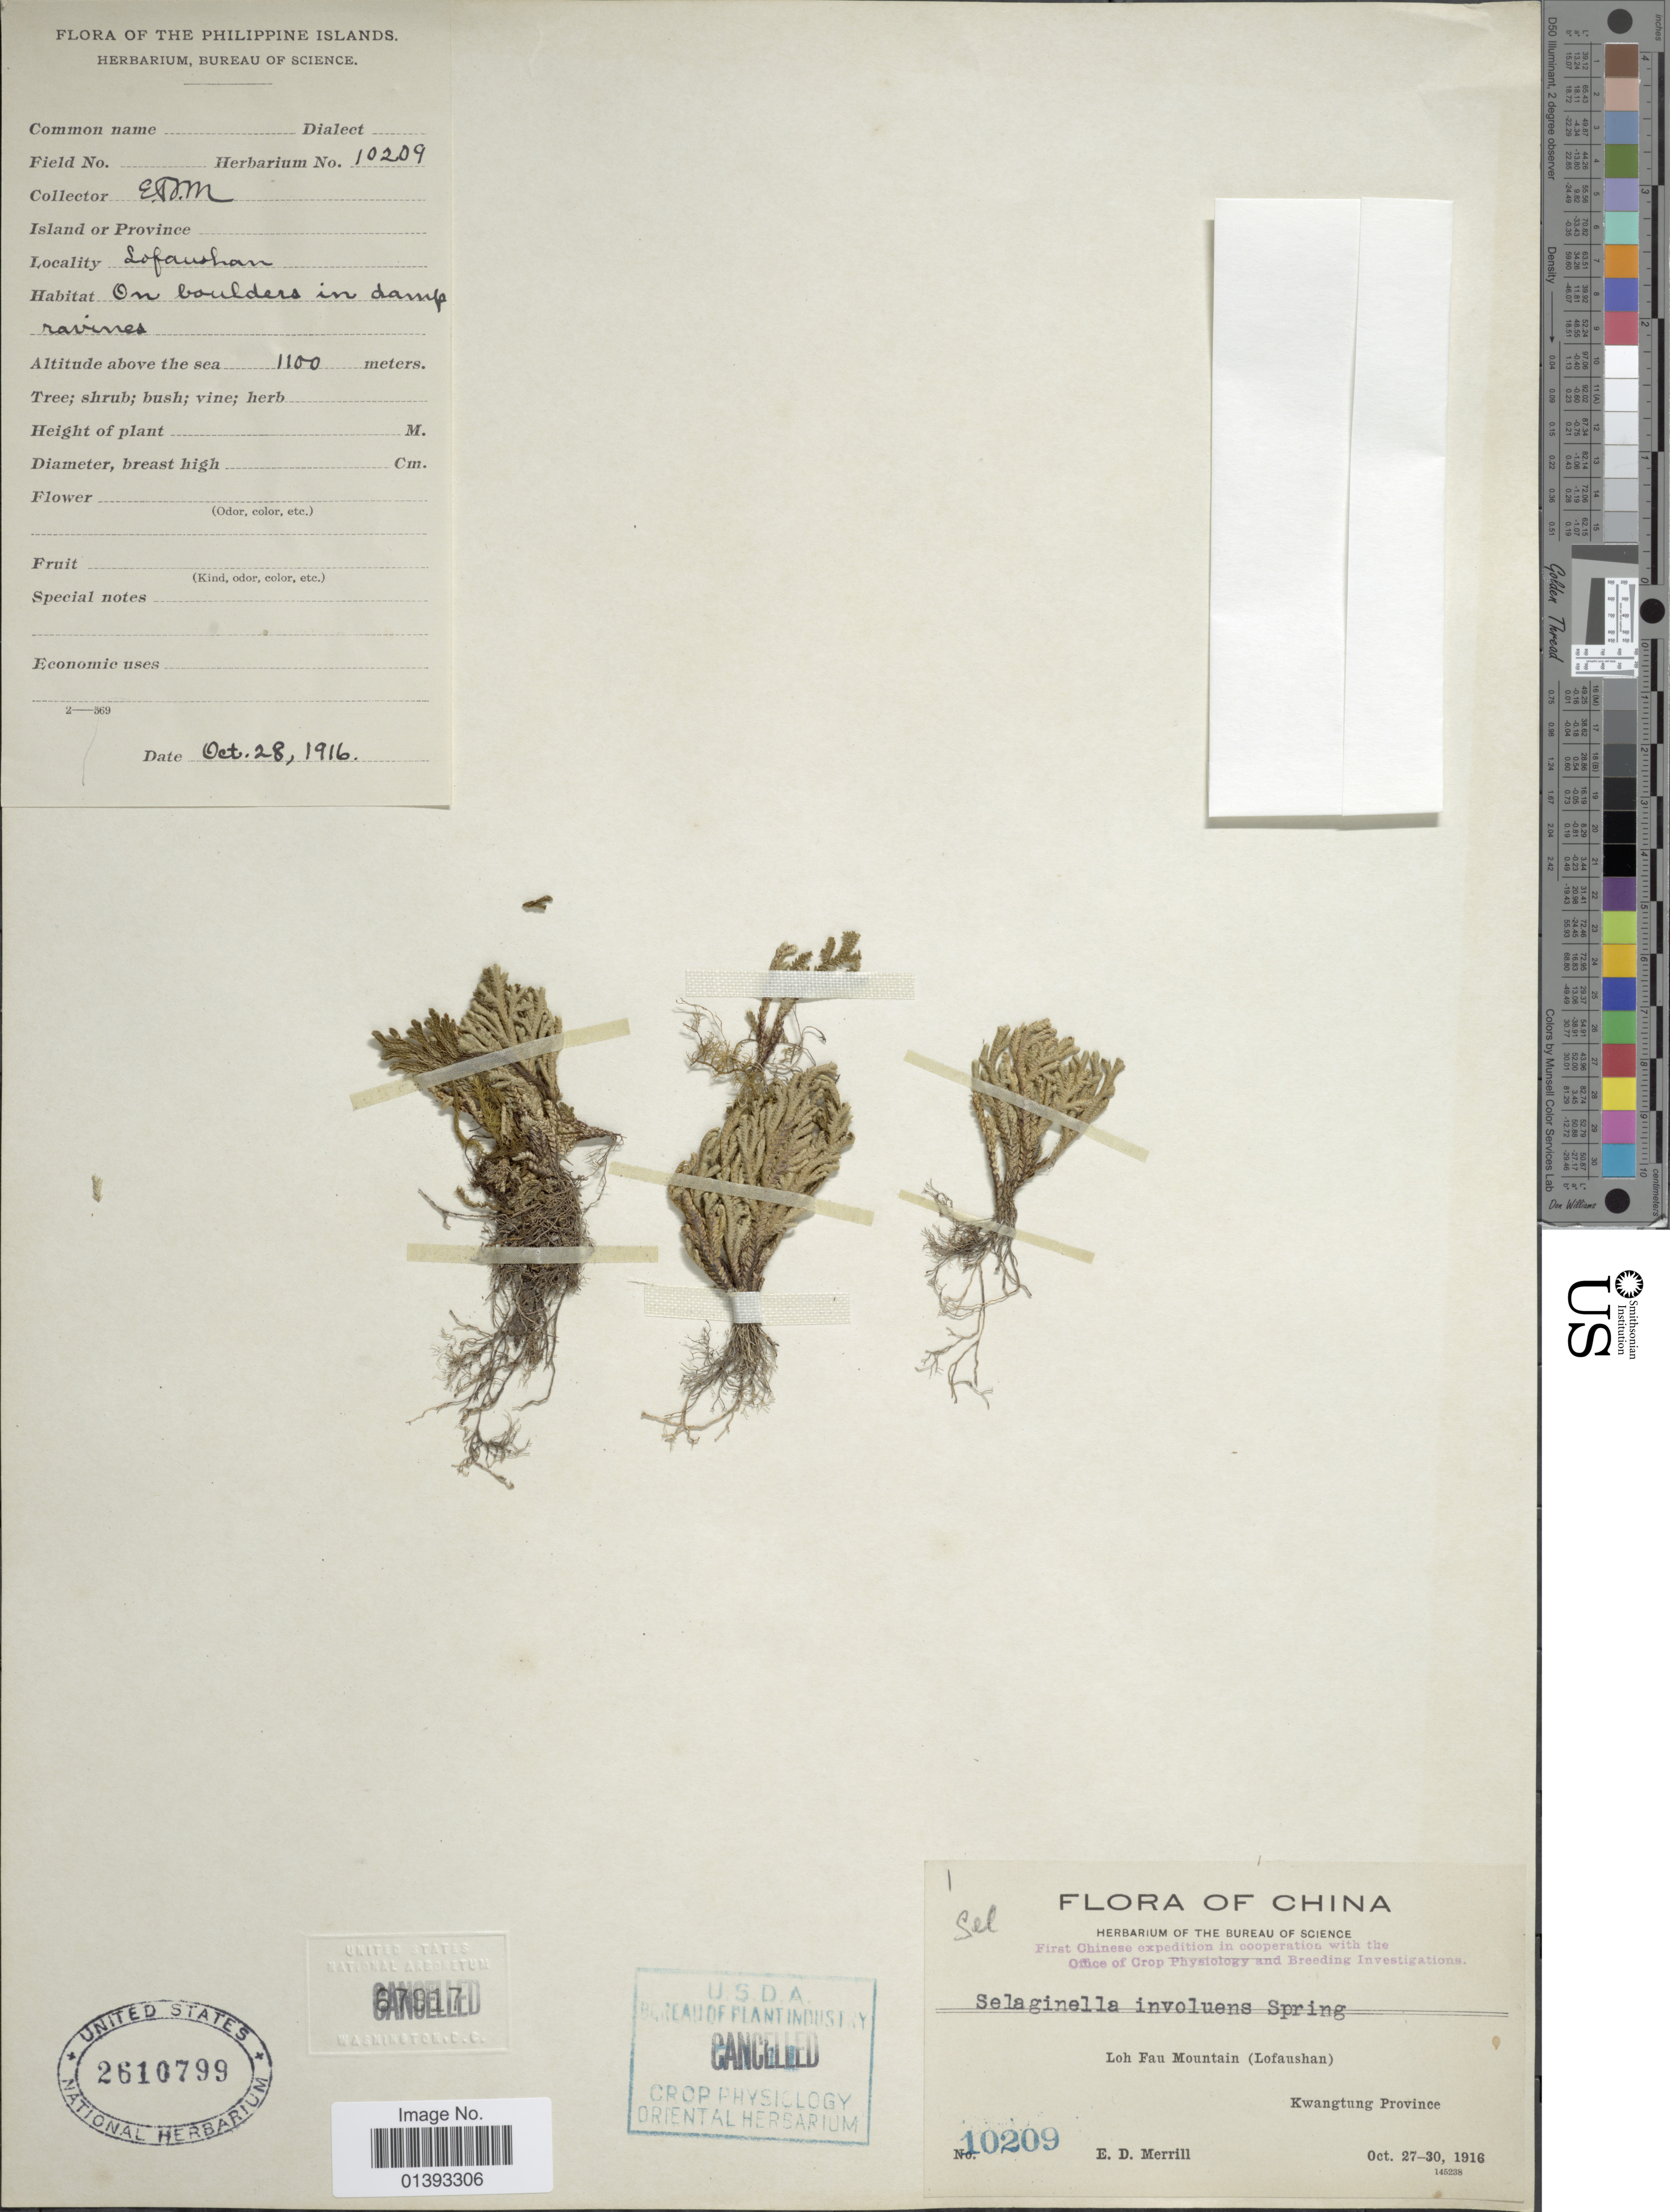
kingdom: Plantae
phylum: Tracheophyta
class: Lycopodiopsida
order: Selaginellales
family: Selaginellaceae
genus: Selaginella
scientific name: Selaginella tamariscina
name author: (P. Beauv.) Spring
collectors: E. D. Merrill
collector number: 10209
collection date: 1916-10-27/1916-10-30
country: China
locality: Loh Fau Mountain(Lofaushan) Kwangtung Province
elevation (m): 1100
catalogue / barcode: US 2610799